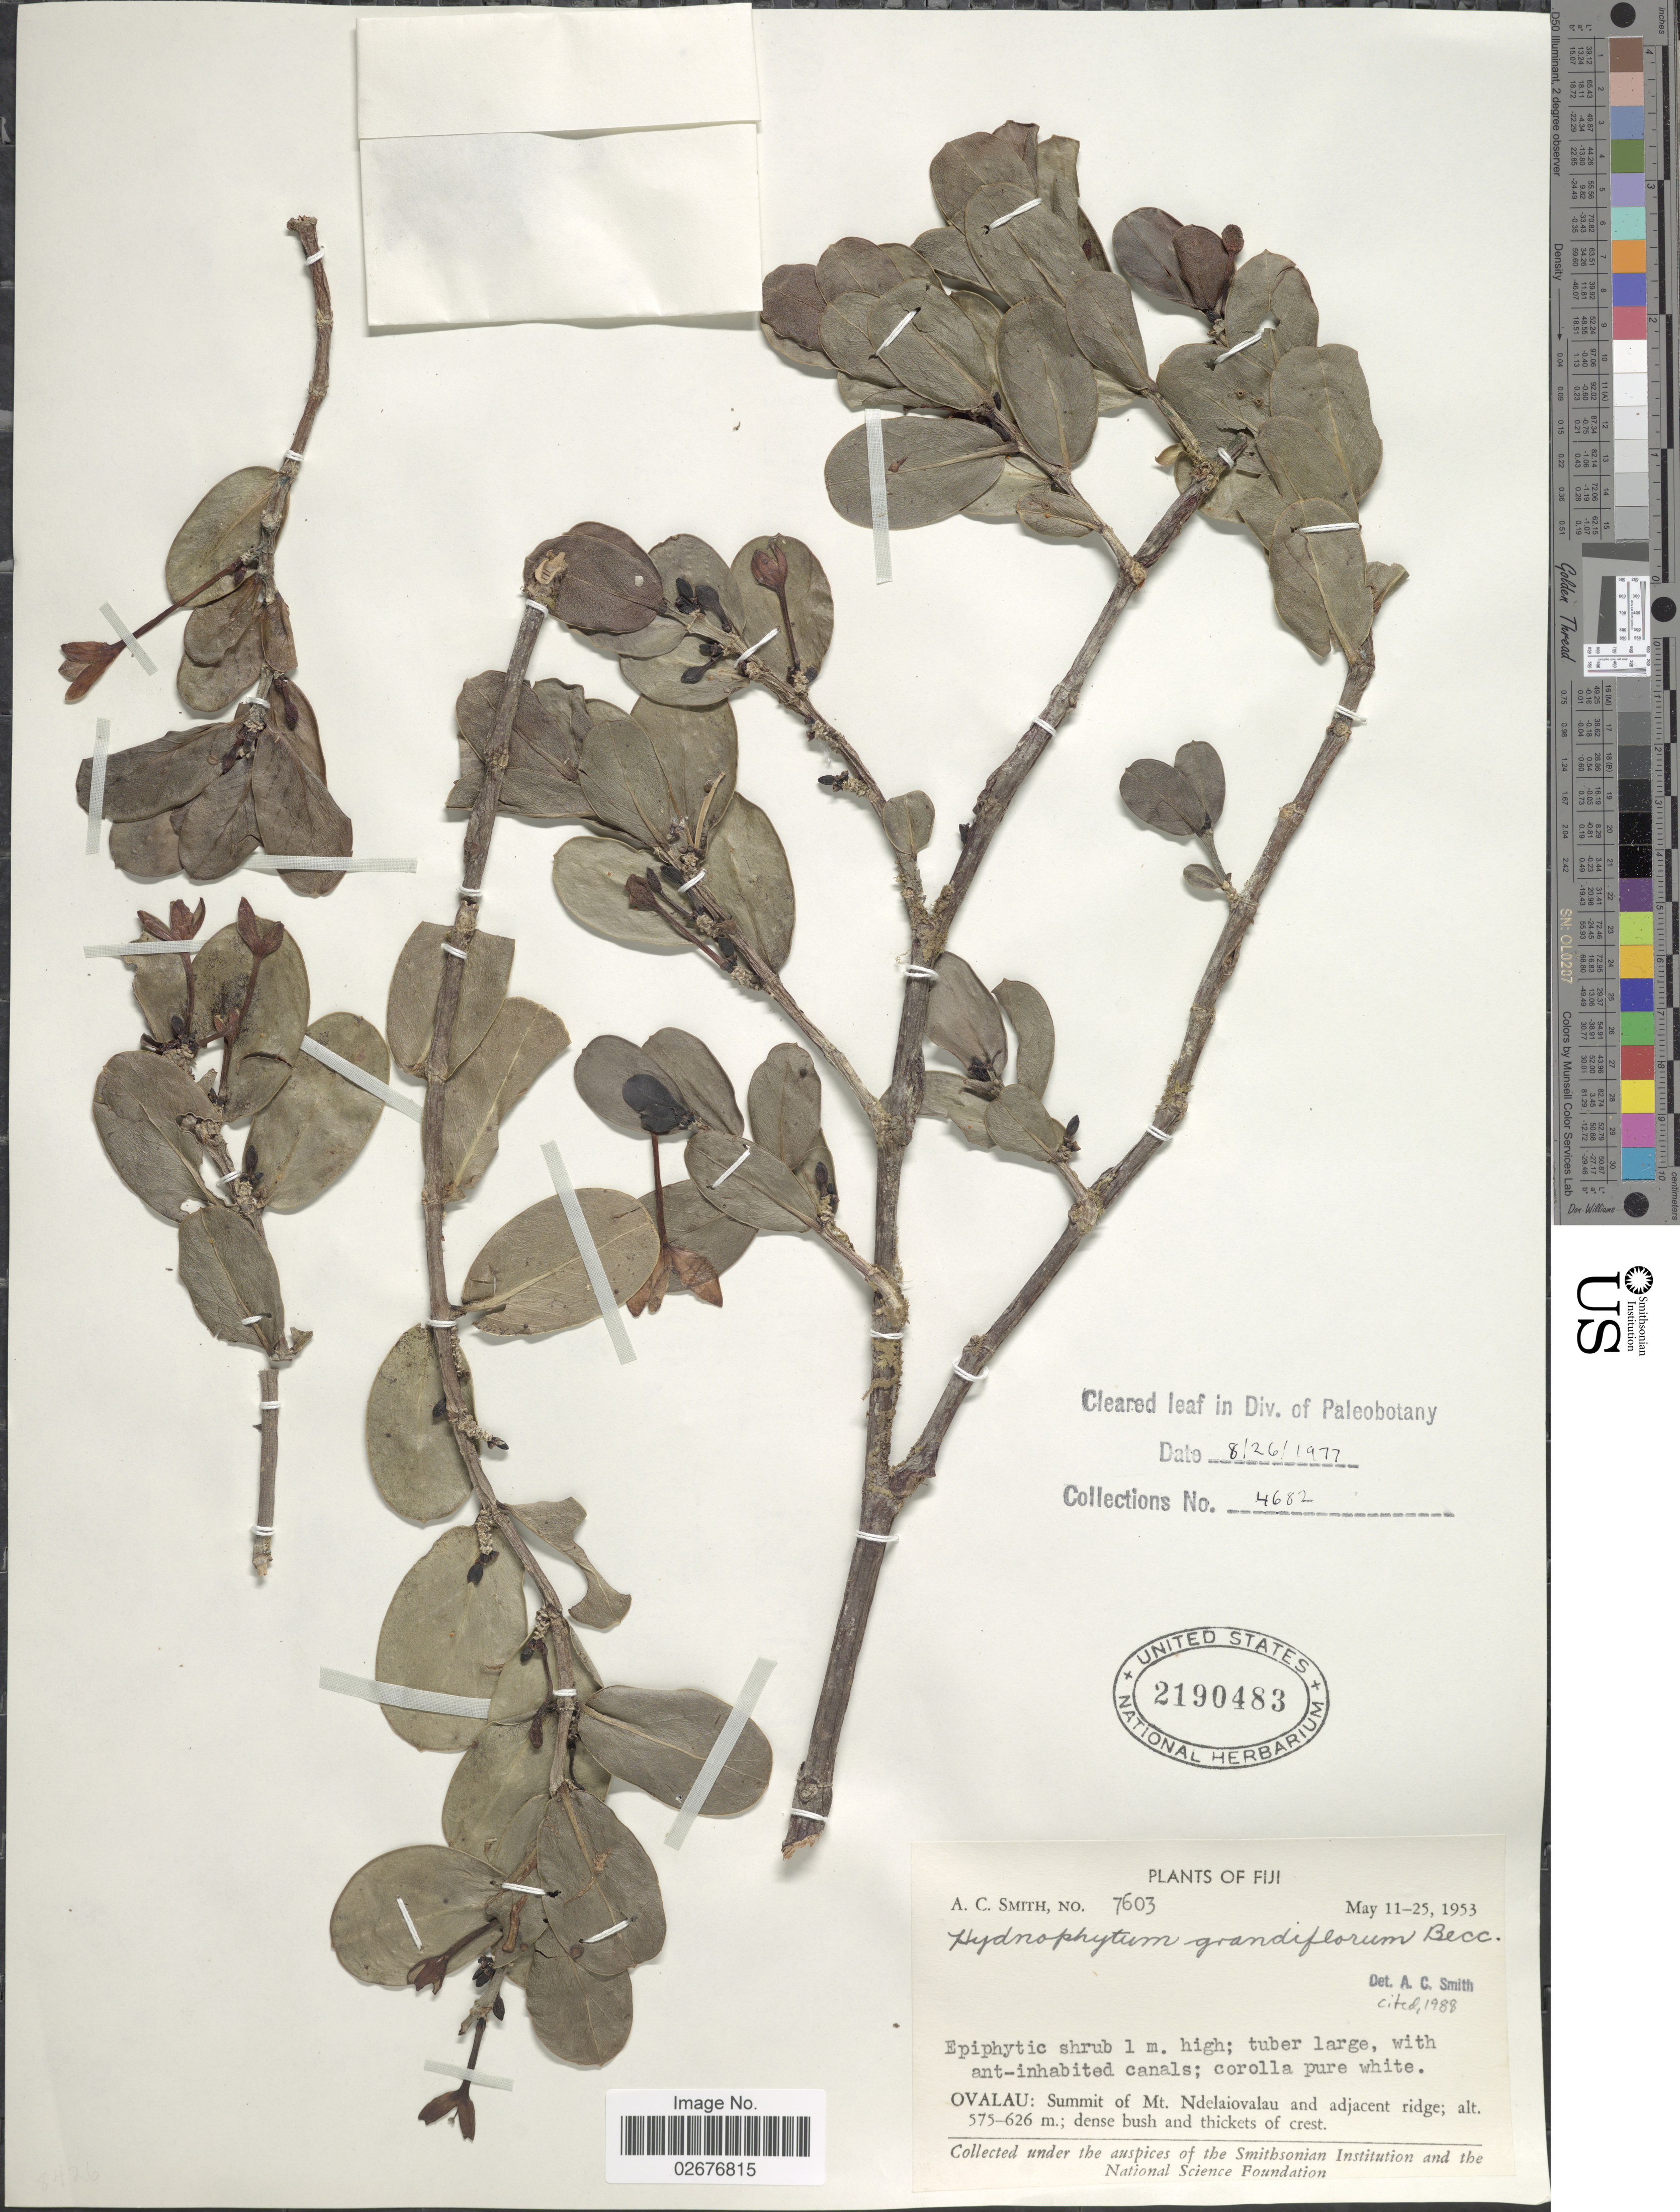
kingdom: Plantae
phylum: Tracheophyta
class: Magnoliopsida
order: Gentianales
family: Rubiaceae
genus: Hydnophytum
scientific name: Hydnophytum grandiflorum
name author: Becc.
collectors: A. C. Smith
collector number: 7603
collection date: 1953-05-11/1953-05-25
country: Fiji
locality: Ovalau: Summit of Mt. Ndelaiovalau and adjacent ridge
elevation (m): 575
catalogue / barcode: US 2190483